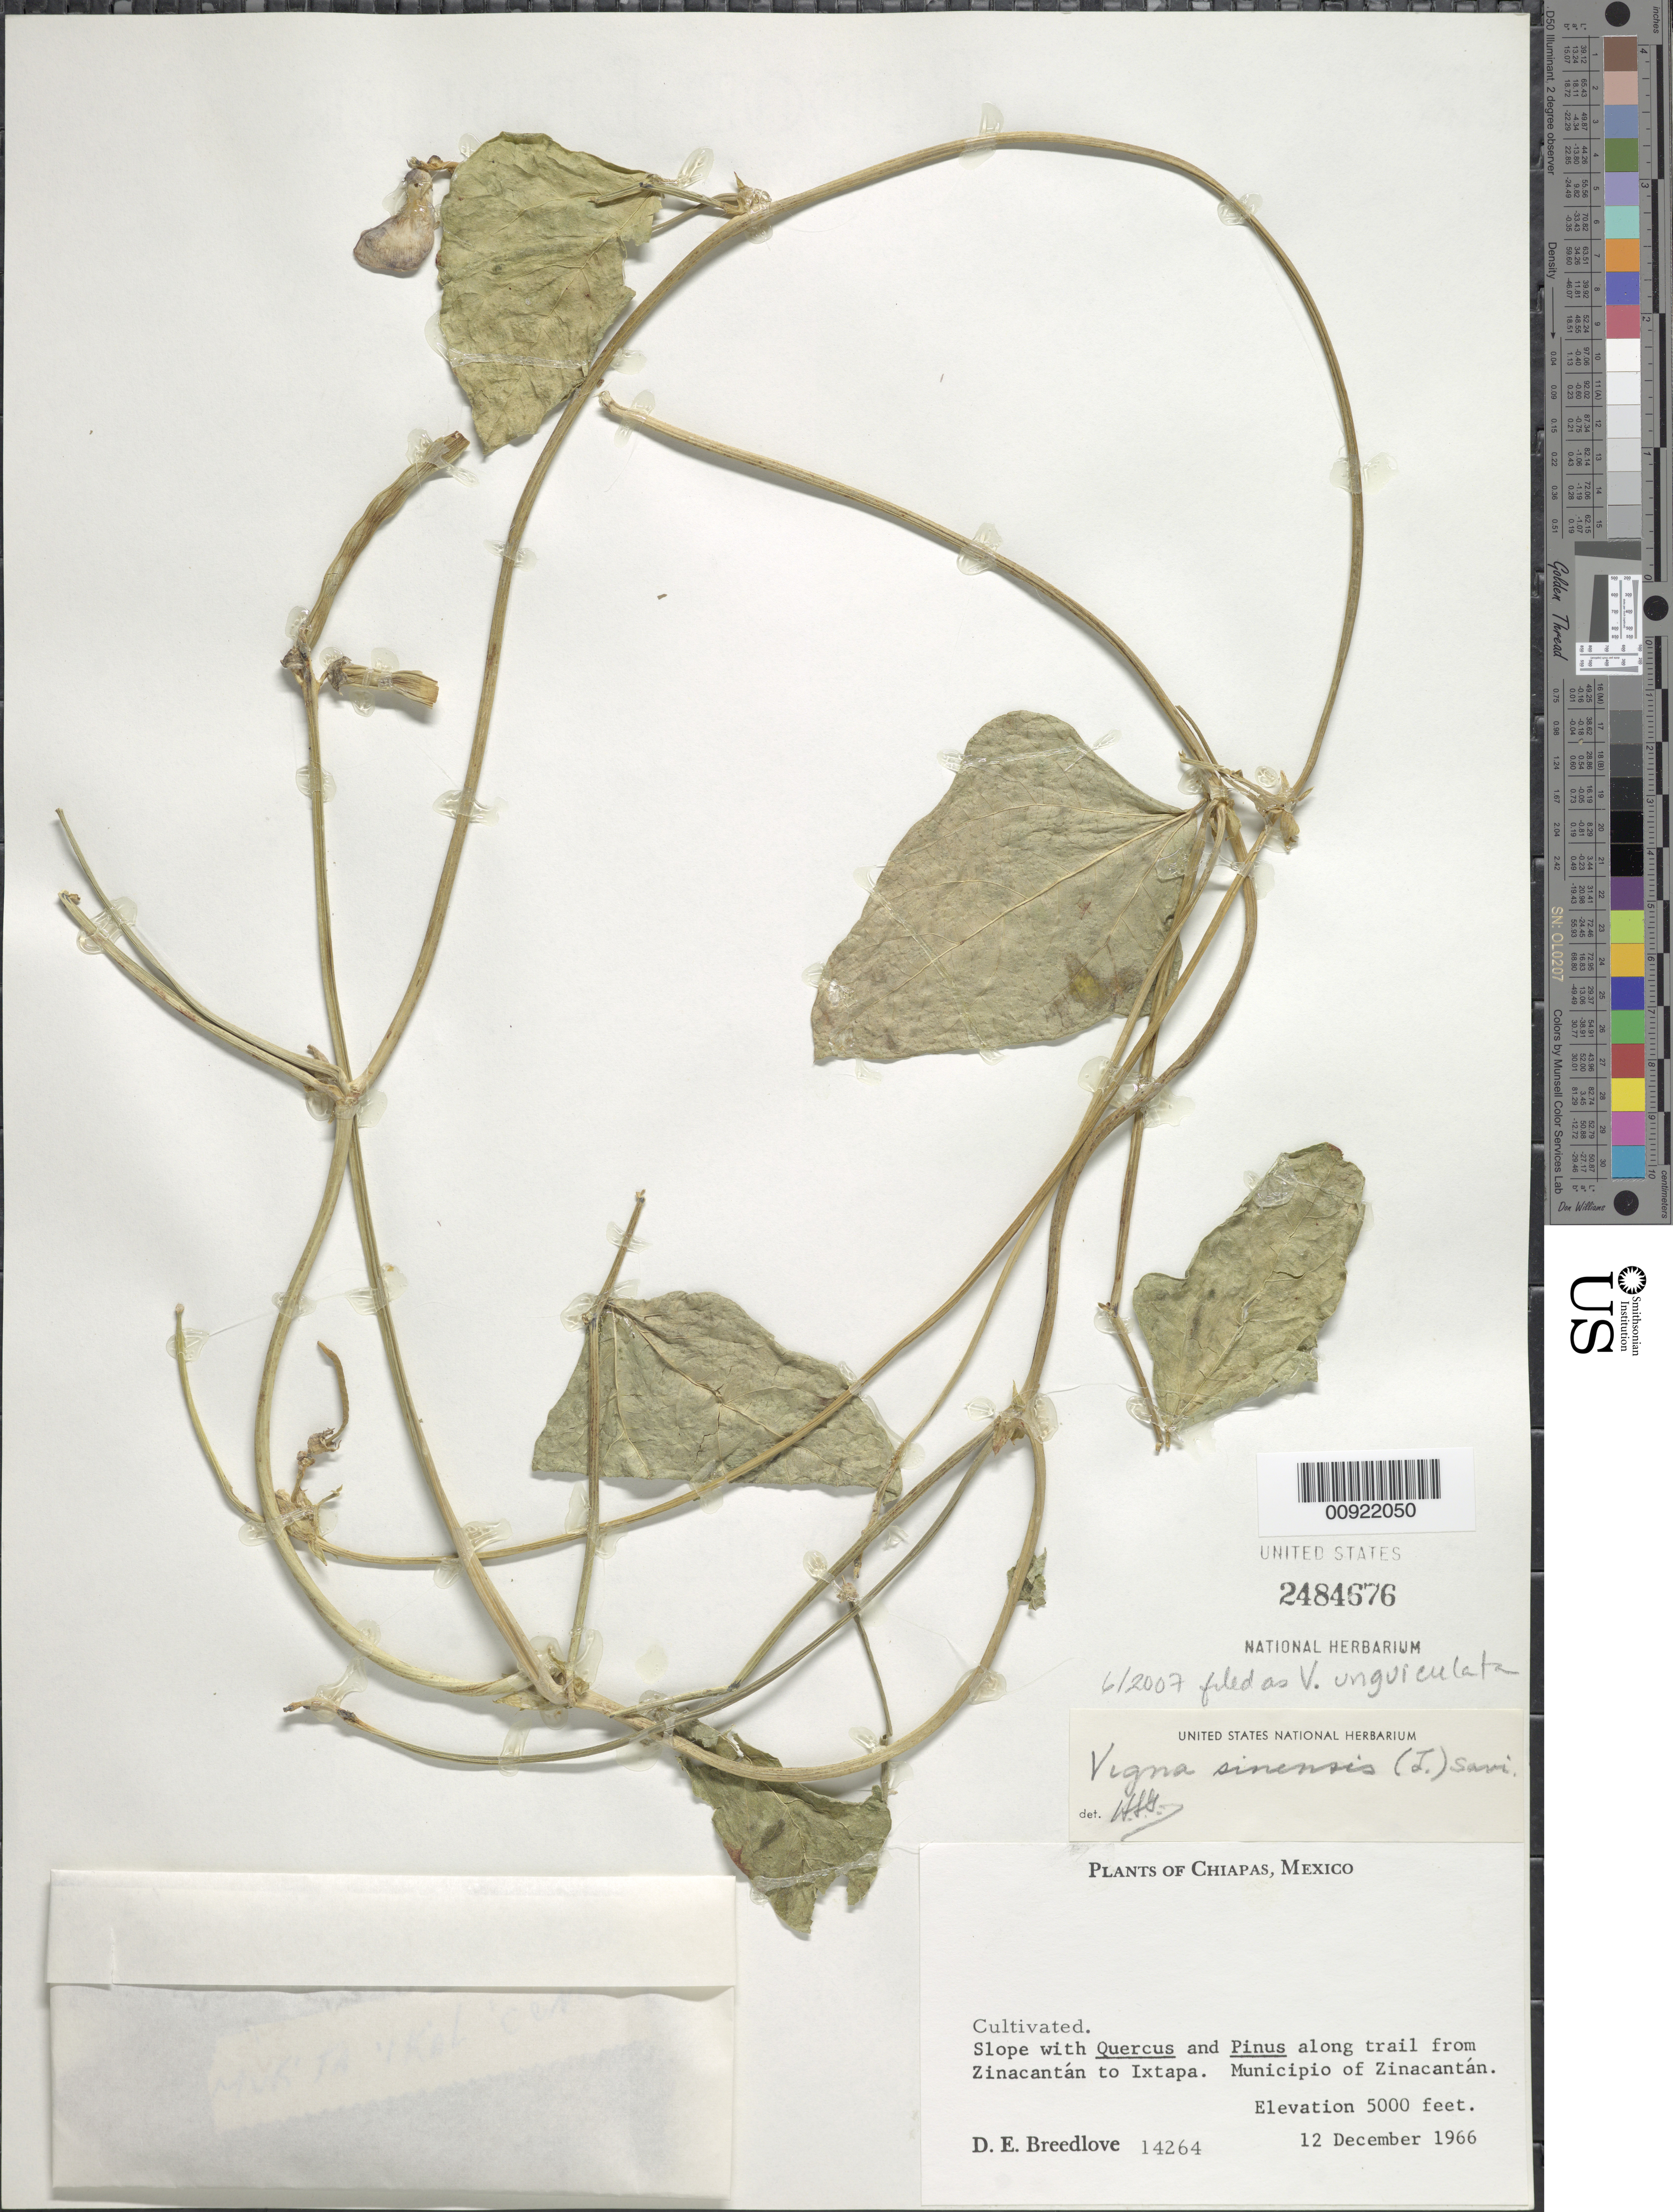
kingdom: Plantae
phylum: Tracheophyta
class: Magnoliopsida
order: Fabales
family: Fabaceae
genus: Vigna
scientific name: Vigna unguiculata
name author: (L.) Walp.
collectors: D. E. Breedlove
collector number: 14264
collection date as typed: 12 Dec 1966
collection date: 1966-12-12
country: Mexico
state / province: Chiapas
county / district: Zinacantán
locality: Along trail from Zinacantán to Ixtapa. Municipio of Zinacantán, Chiapas.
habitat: Slope with Quercus and Pinus along trail.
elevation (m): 1524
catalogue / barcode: US 2484676